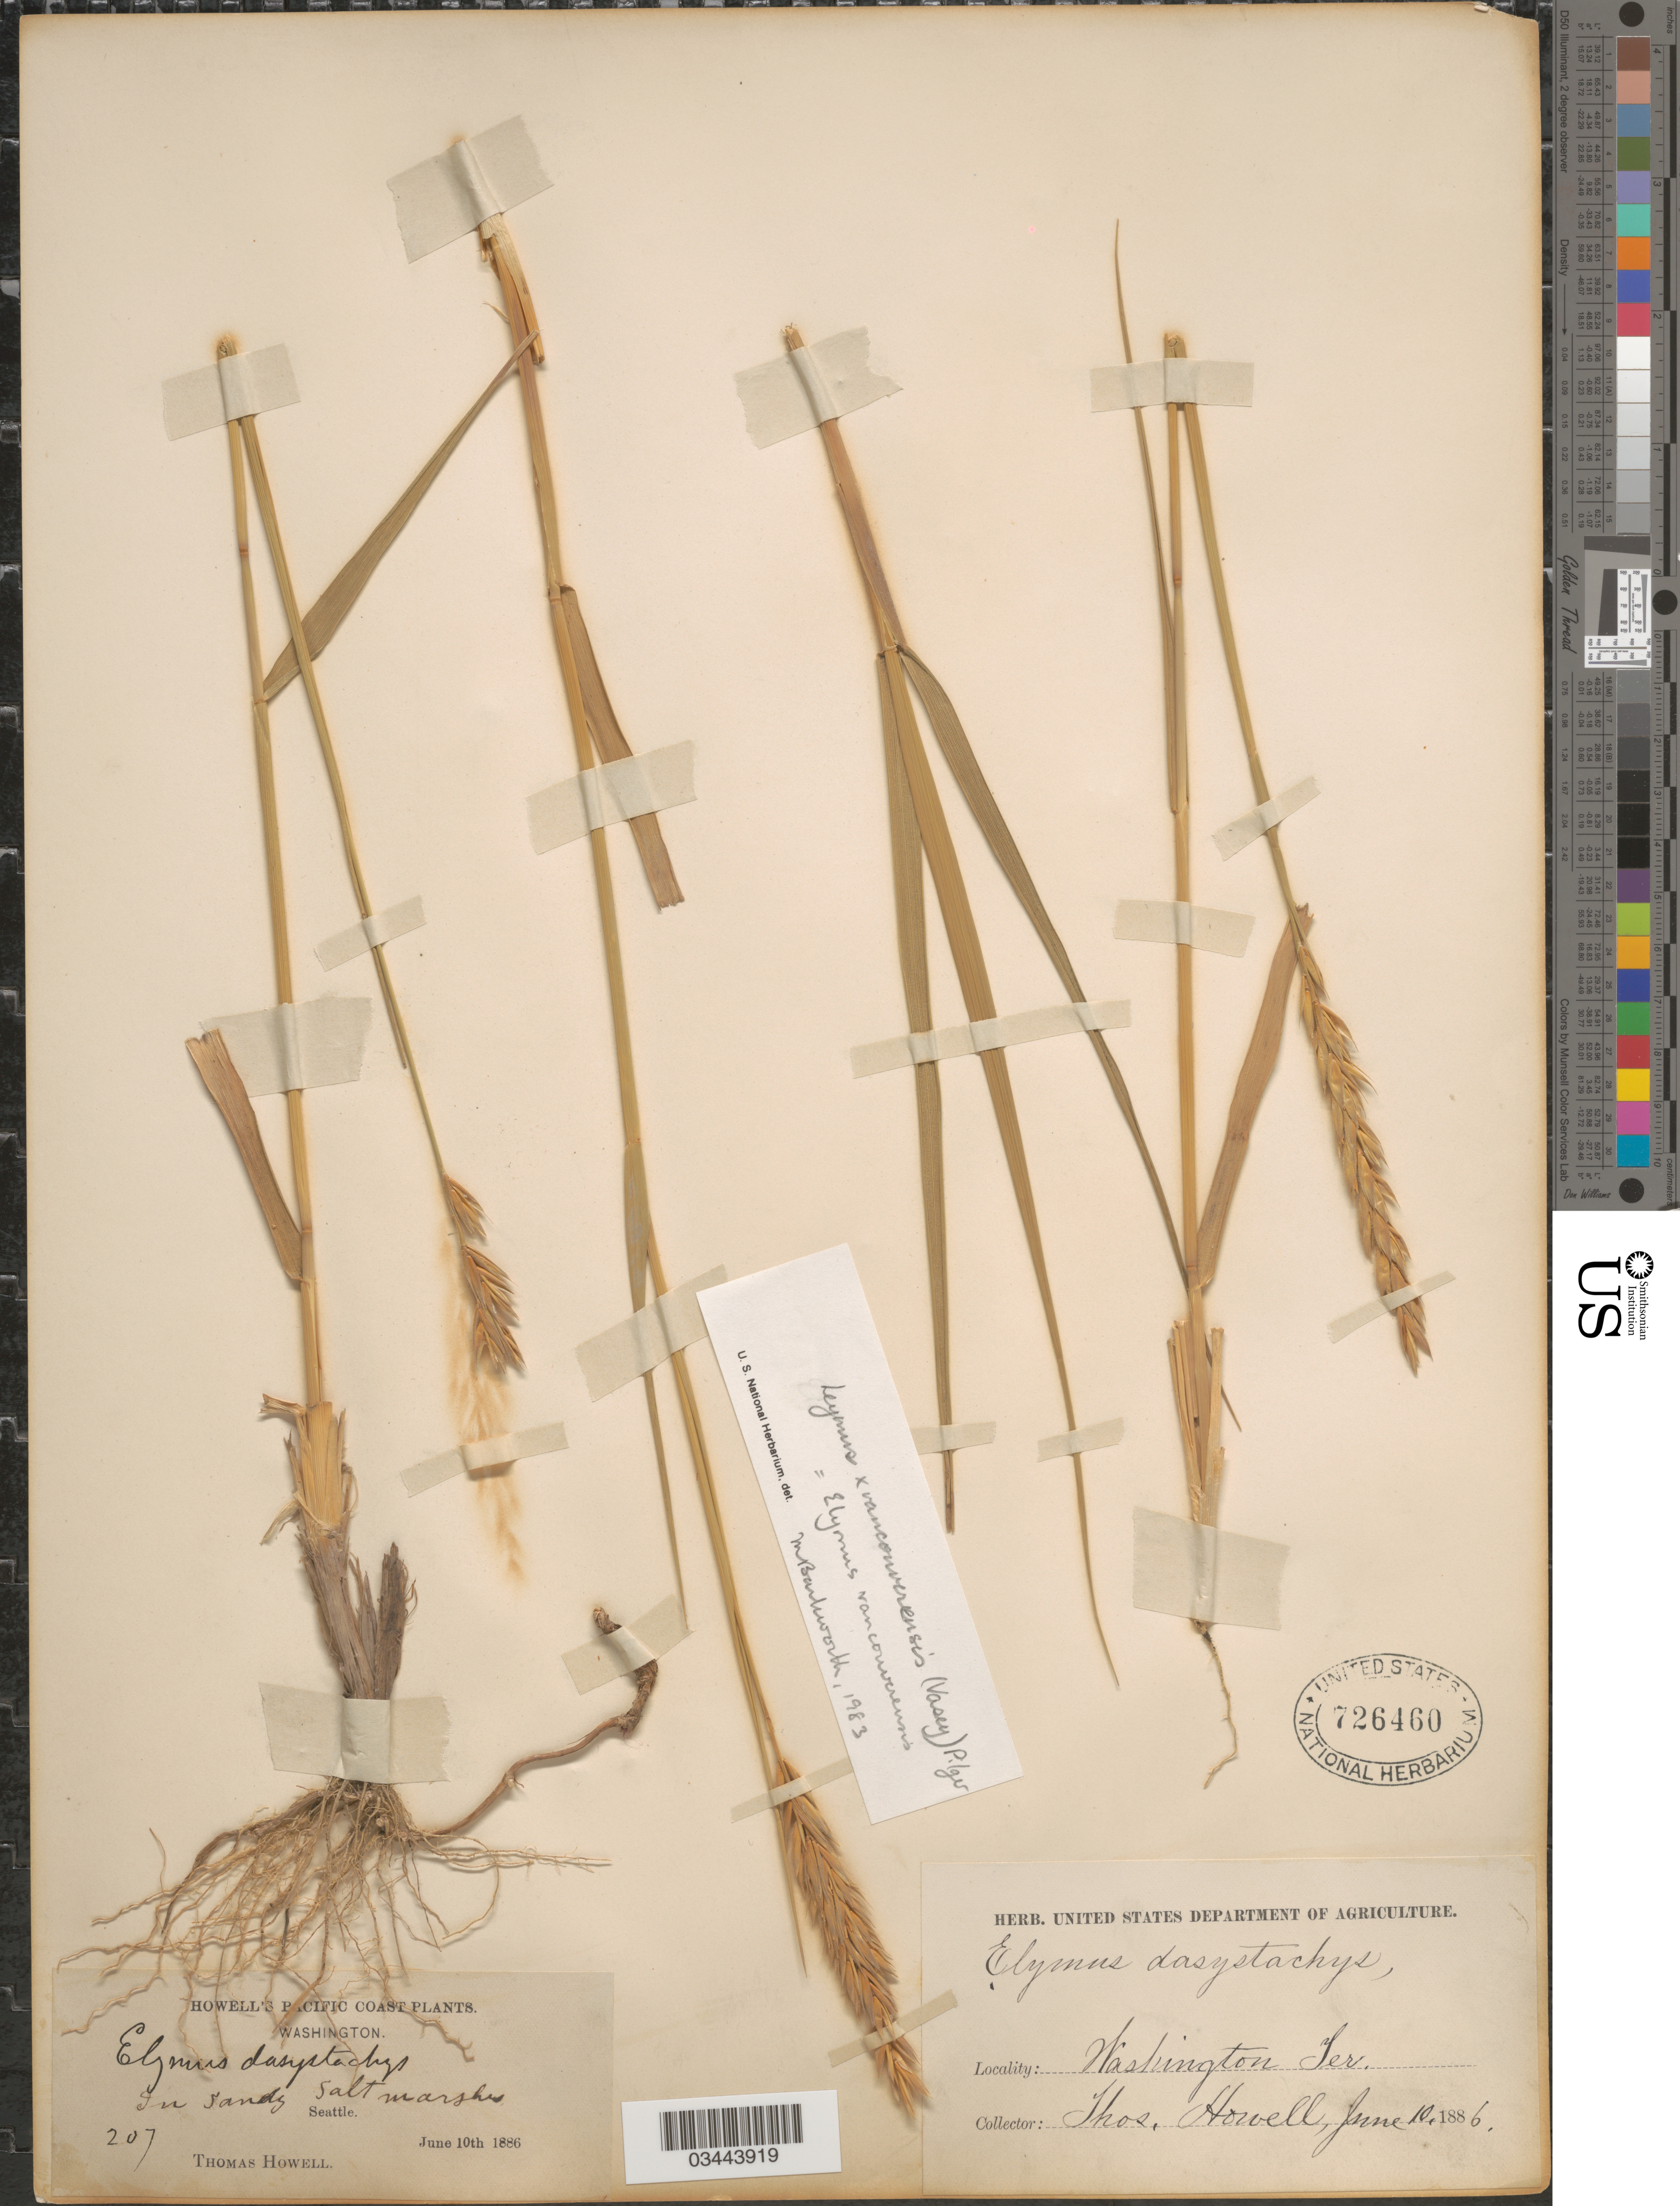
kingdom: Plantae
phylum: Tracheophyta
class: Liliopsida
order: Poales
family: Poaceae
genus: Leymus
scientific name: Leymus x vancouverensis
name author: (Vasey) Pilg.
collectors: T. Howell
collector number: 207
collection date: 1886-06-10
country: United States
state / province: Washington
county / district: King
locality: Pacific Coast. In sandy salt marshes. Seattle. Washington Ter.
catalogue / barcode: US 726460